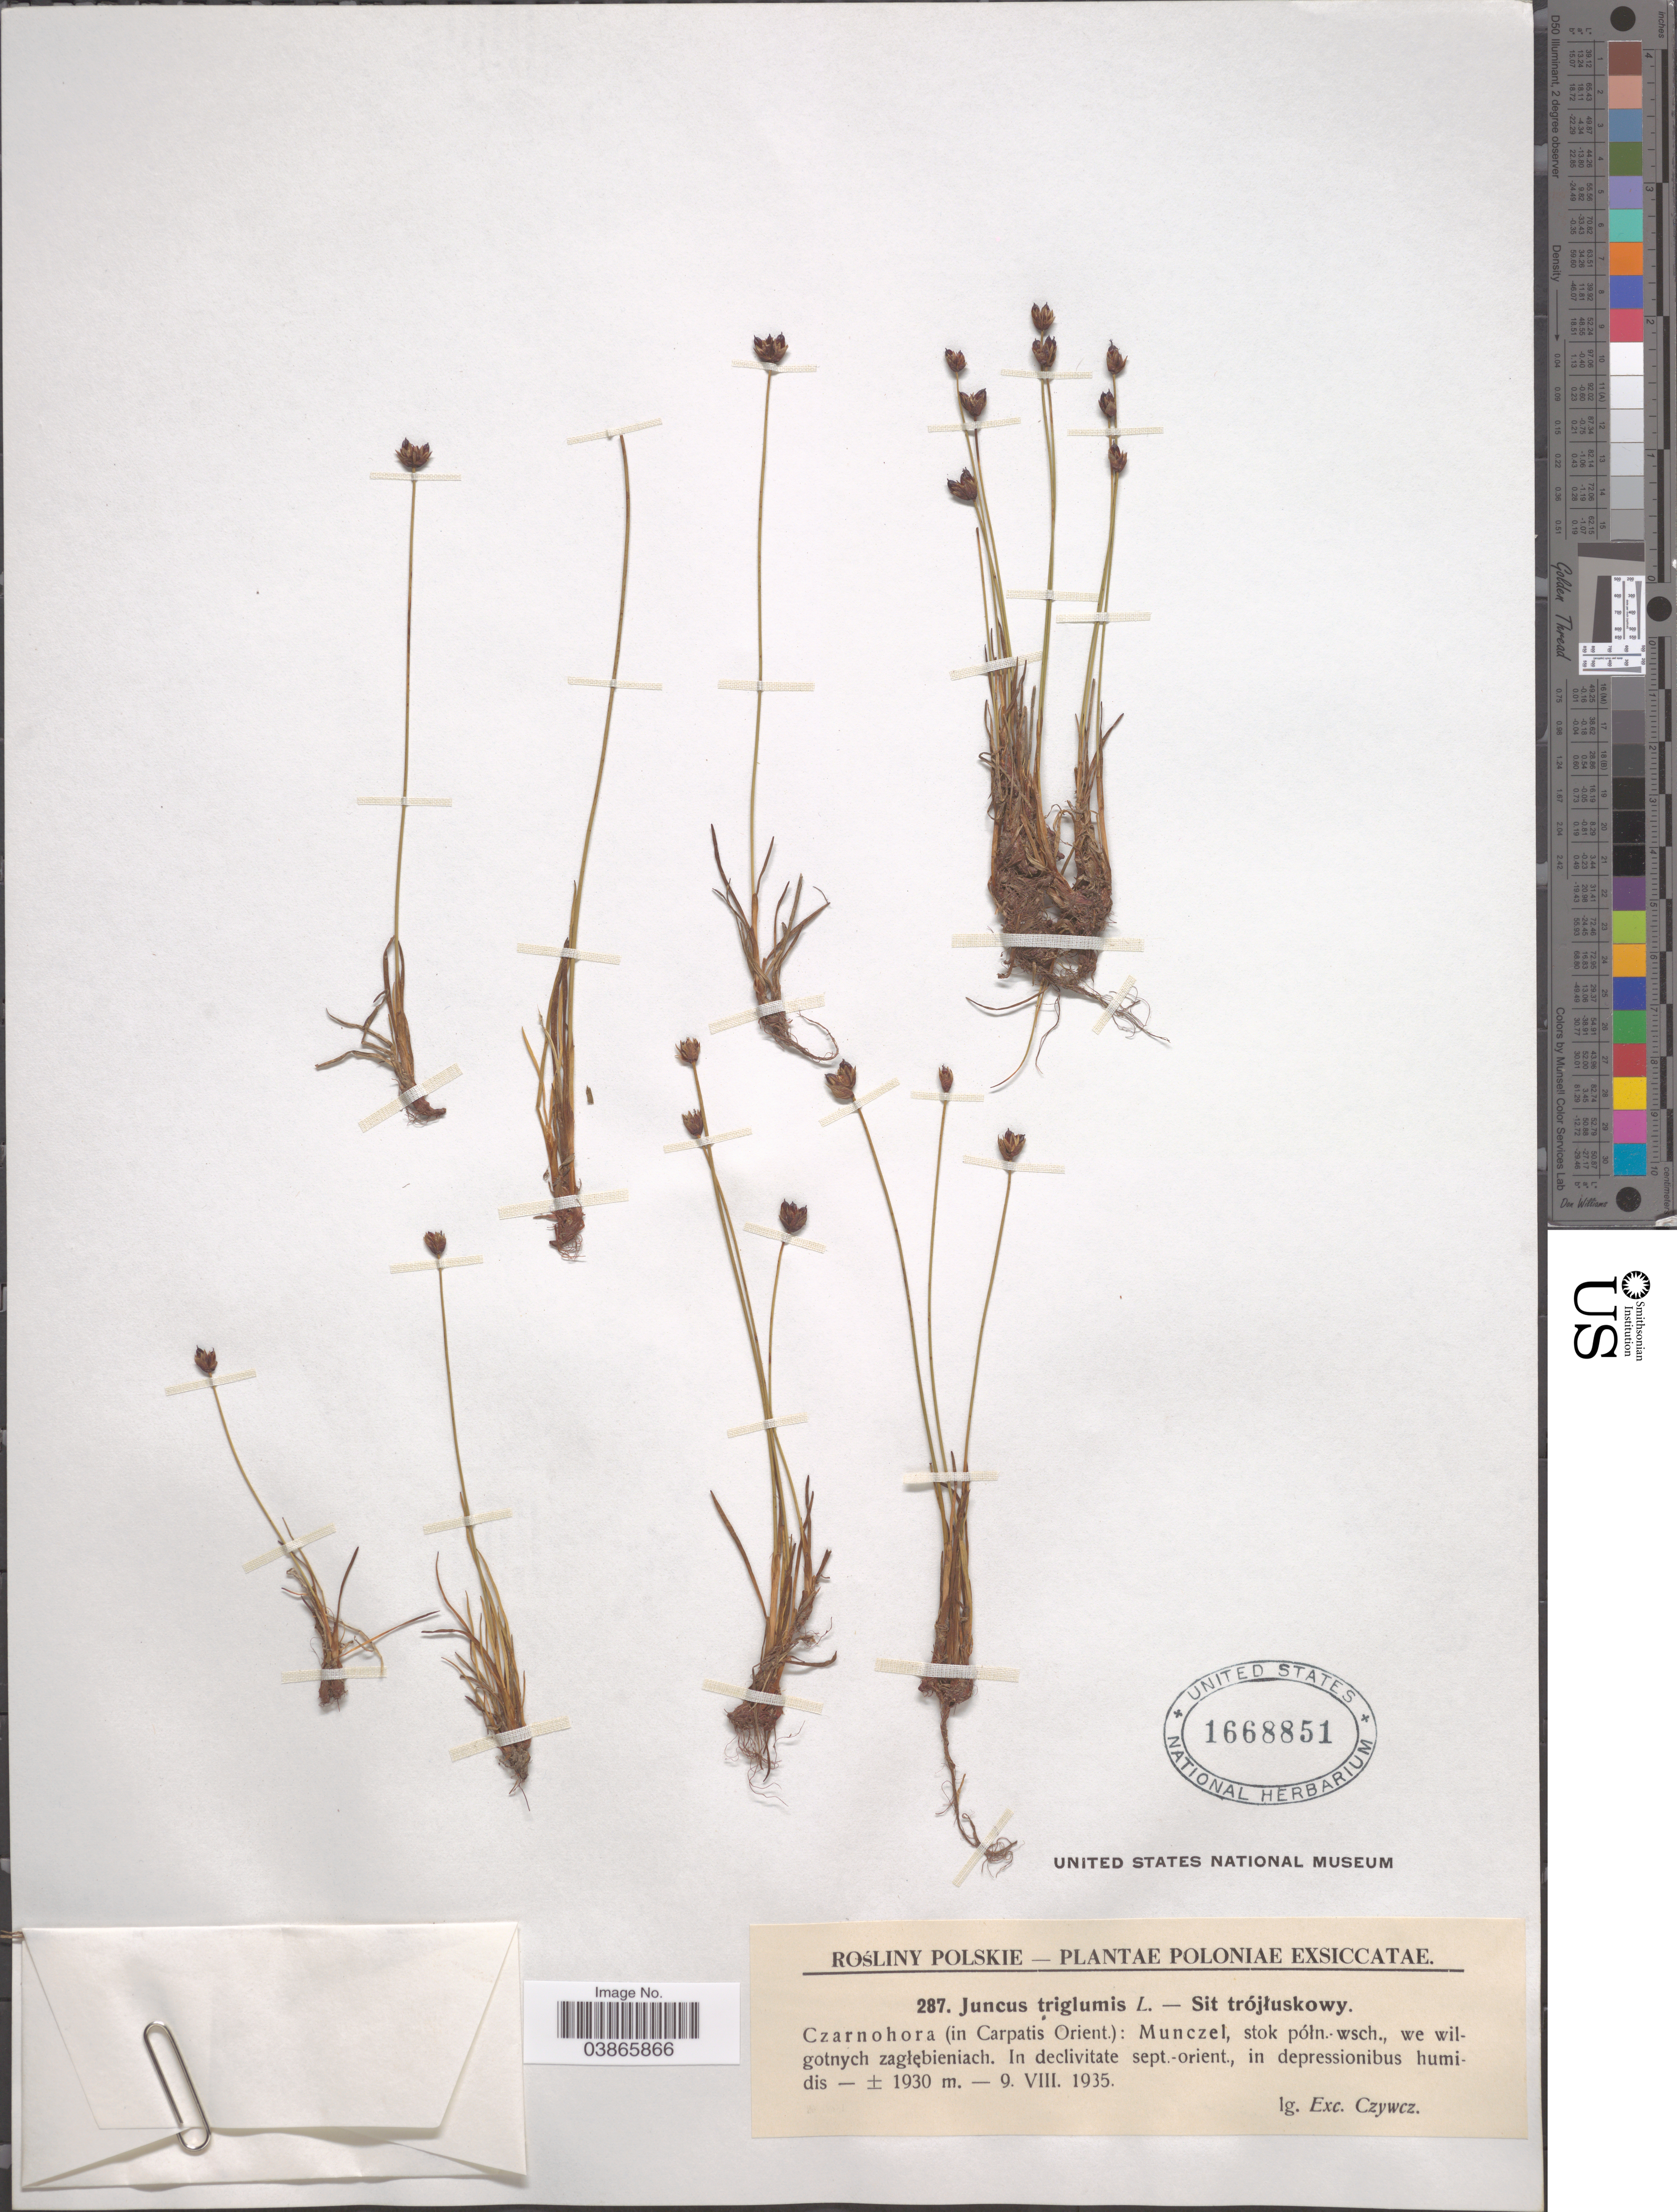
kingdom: Plantae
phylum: Tracheophyta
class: Liliopsida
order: Poales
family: Juncaceae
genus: Juncus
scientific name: Juncus triglumis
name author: L.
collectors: Exc. Czywcz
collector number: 287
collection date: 1935-08-09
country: Poland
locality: Czarnohora (in Carpatis Orient.): Munczel, stok póln.-wsch., we wilgotnych zaglebieniach. In declivitate sept.-orient., in depressionibus humidis.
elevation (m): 1930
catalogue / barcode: US 1668851